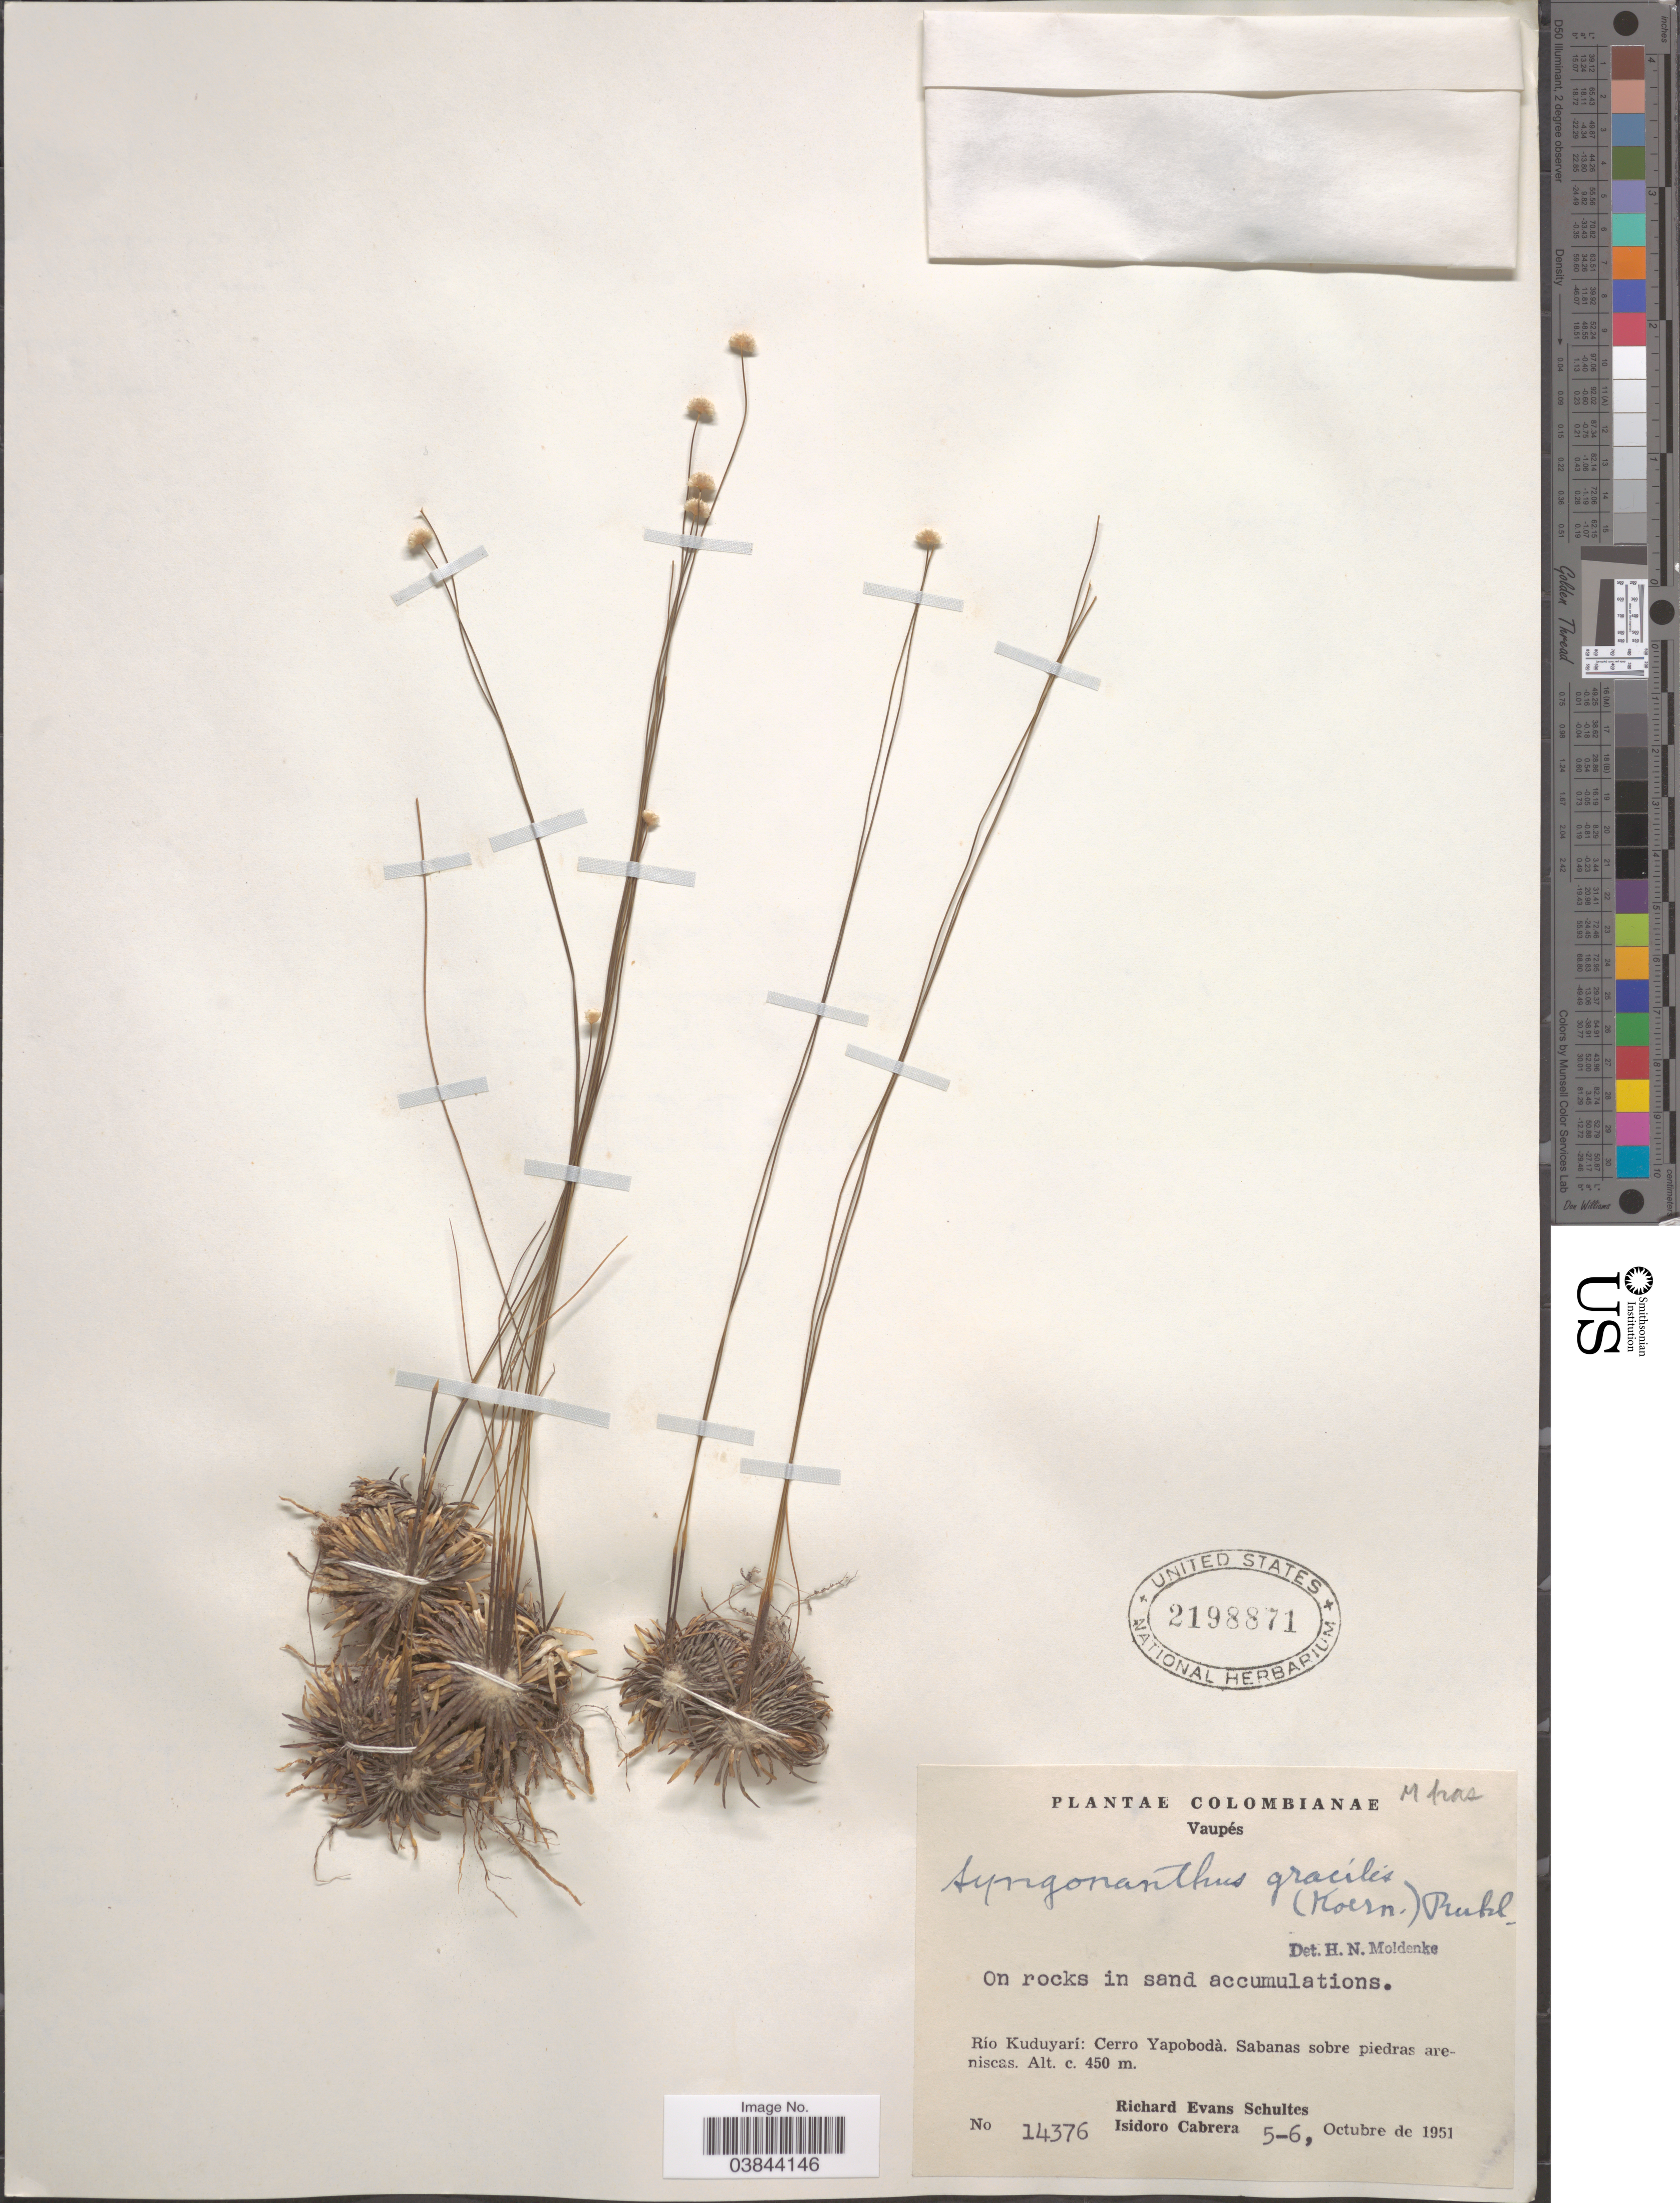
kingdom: Plantae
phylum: Tracheophyta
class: Liliopsida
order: Poales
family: Eriocaulaceae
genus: Syngonanthus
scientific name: Syngonanthus gracilis var. gracilis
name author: (Bong.) Ruhland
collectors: R. E. Schultes & I. Cabrera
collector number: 14376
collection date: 1951-10-05/1951-10-06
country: Colombia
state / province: Vaupés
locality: Río Kuduyarí: Cerro Yapobodà.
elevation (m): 450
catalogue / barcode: US 2198871